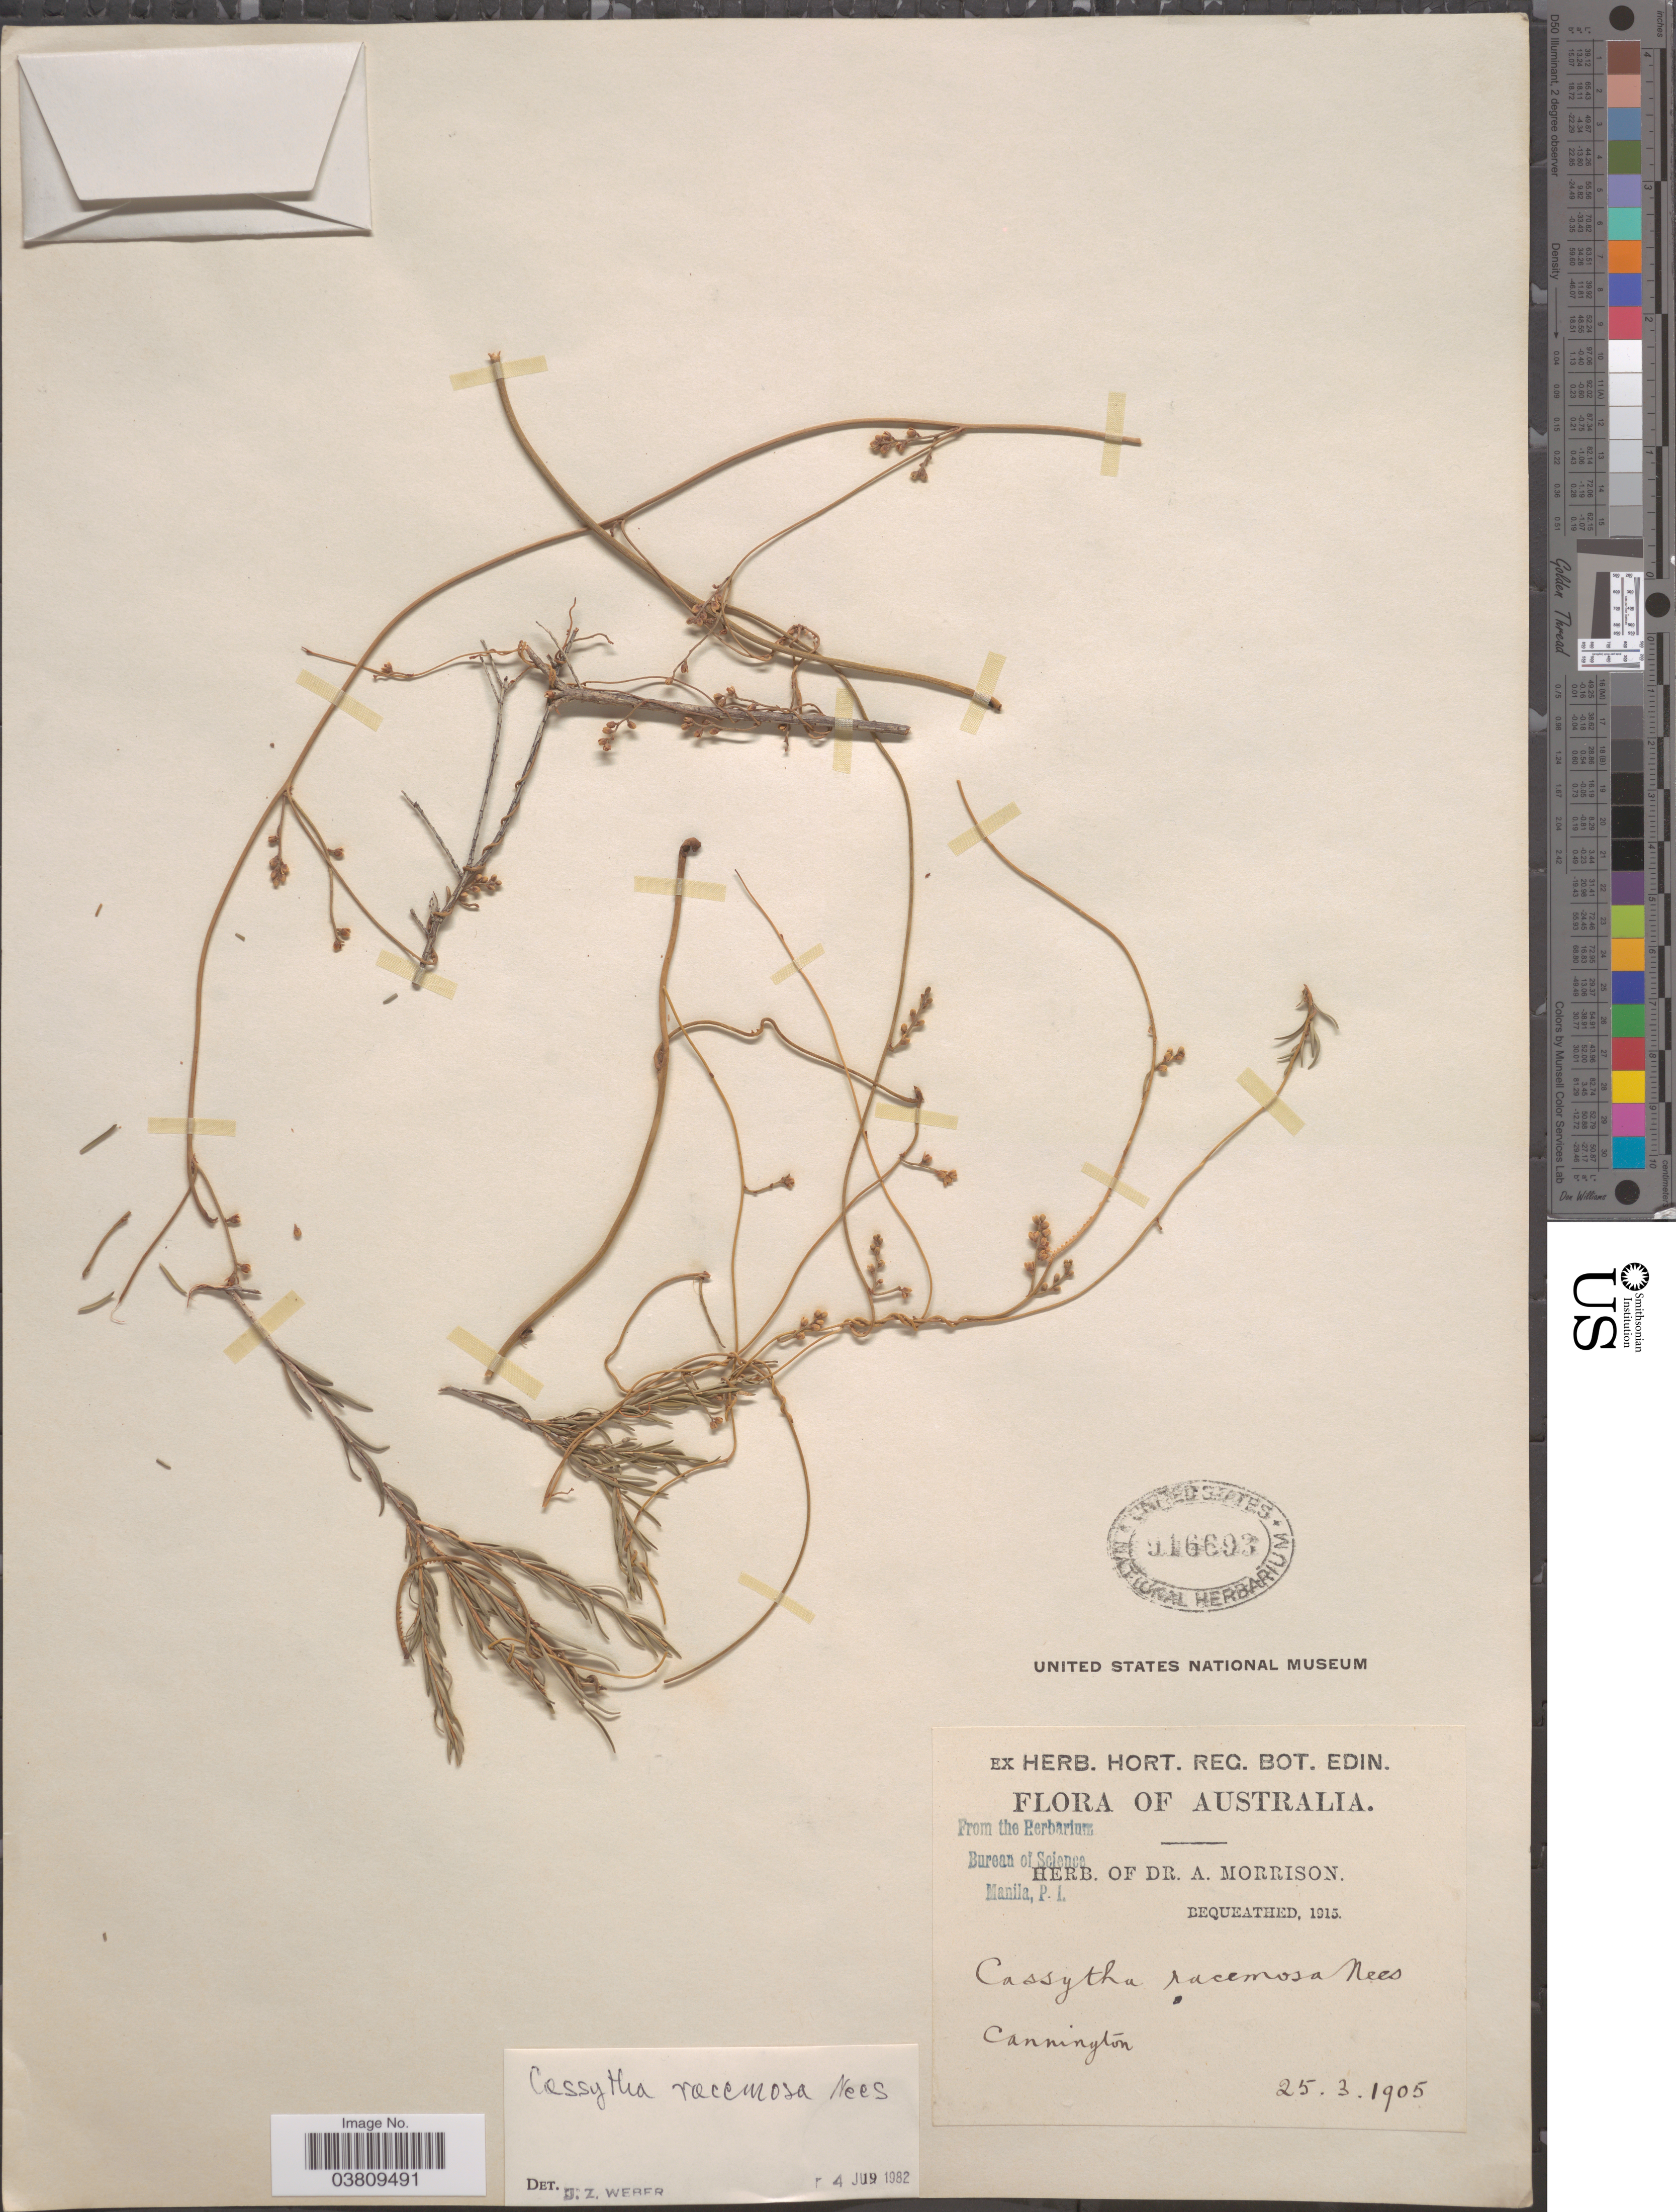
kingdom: Plantae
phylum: Tracheophyta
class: Magnoliopsida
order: Laurales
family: Lauraceae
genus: Cassytha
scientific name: Cassytha racemosa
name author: Nees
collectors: ex herb. Dr. A. Morrison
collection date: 1905-03-25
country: Australia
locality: Cannington.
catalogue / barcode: US 916693